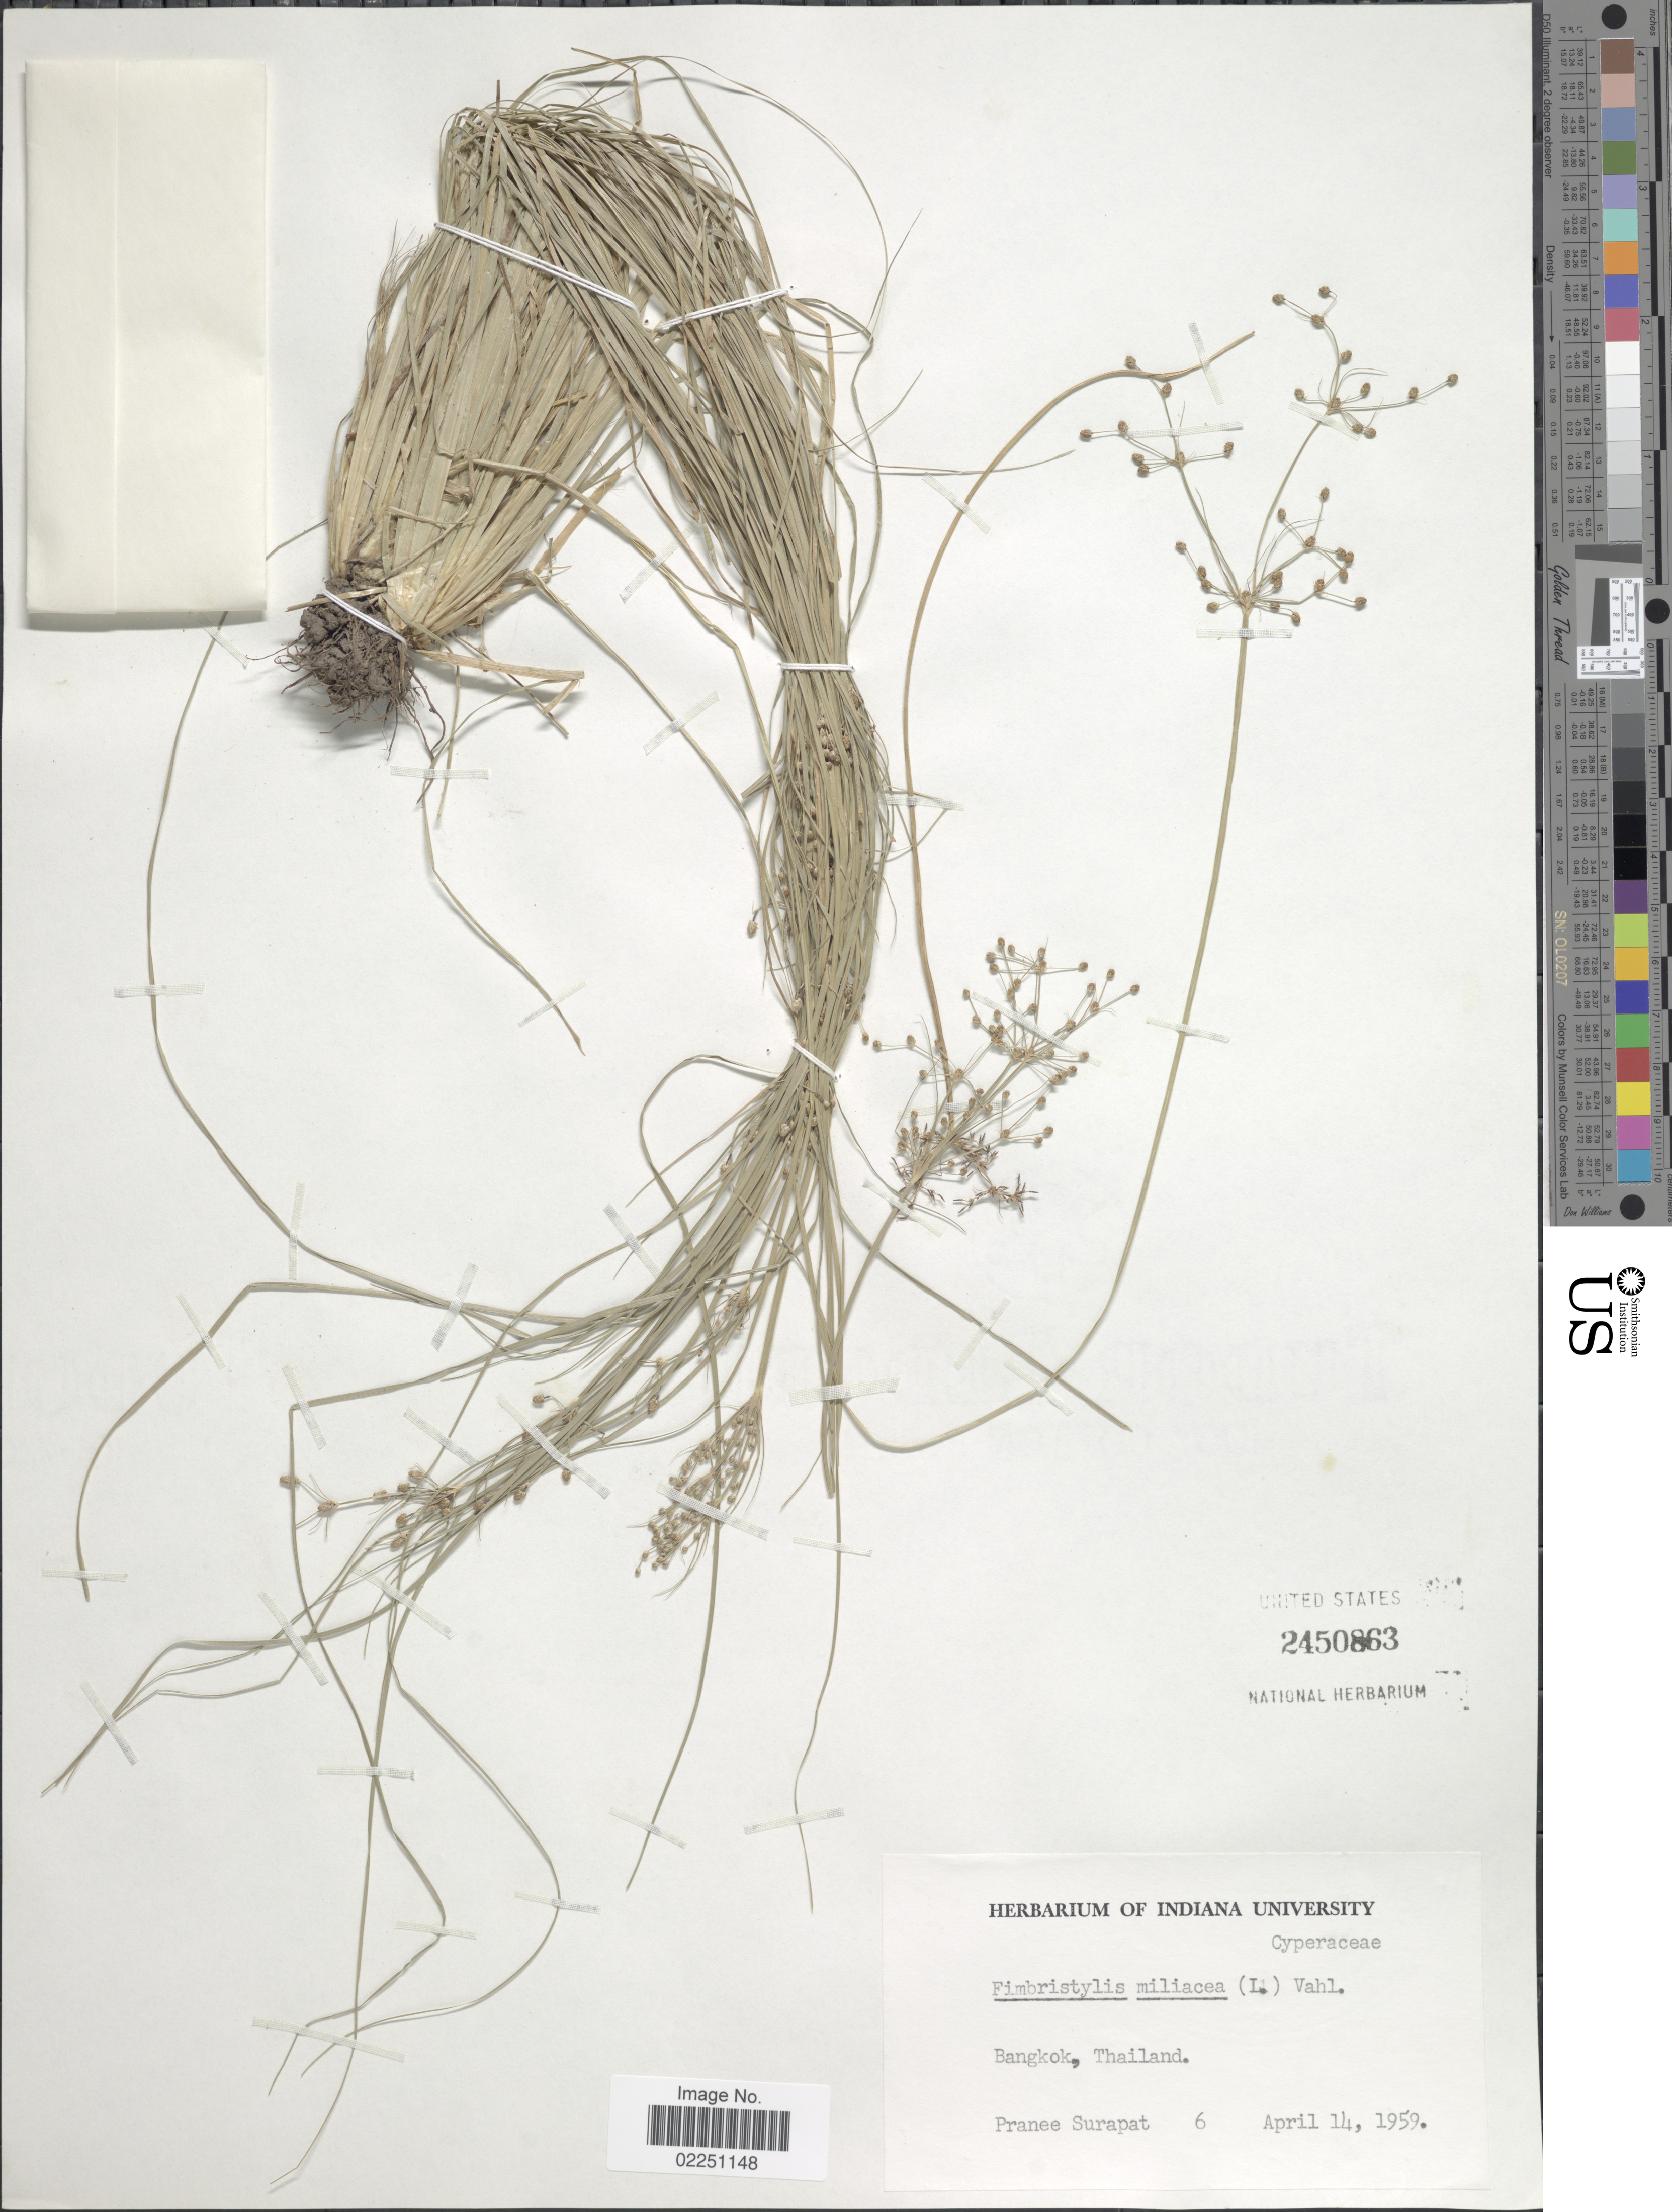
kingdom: Plantae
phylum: Tracheophyta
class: Liliopsida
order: Poales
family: Cyperaceae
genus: Fimbristylis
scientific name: Fimbristylis littoralis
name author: Gaudich.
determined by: Strong, M. T., (US), Smithsonian Institution - National Museum of Natural History (UNITED STATES)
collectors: P. Surapat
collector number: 6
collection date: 1959-07-14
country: Thailand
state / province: Bangkok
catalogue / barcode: US 2450863